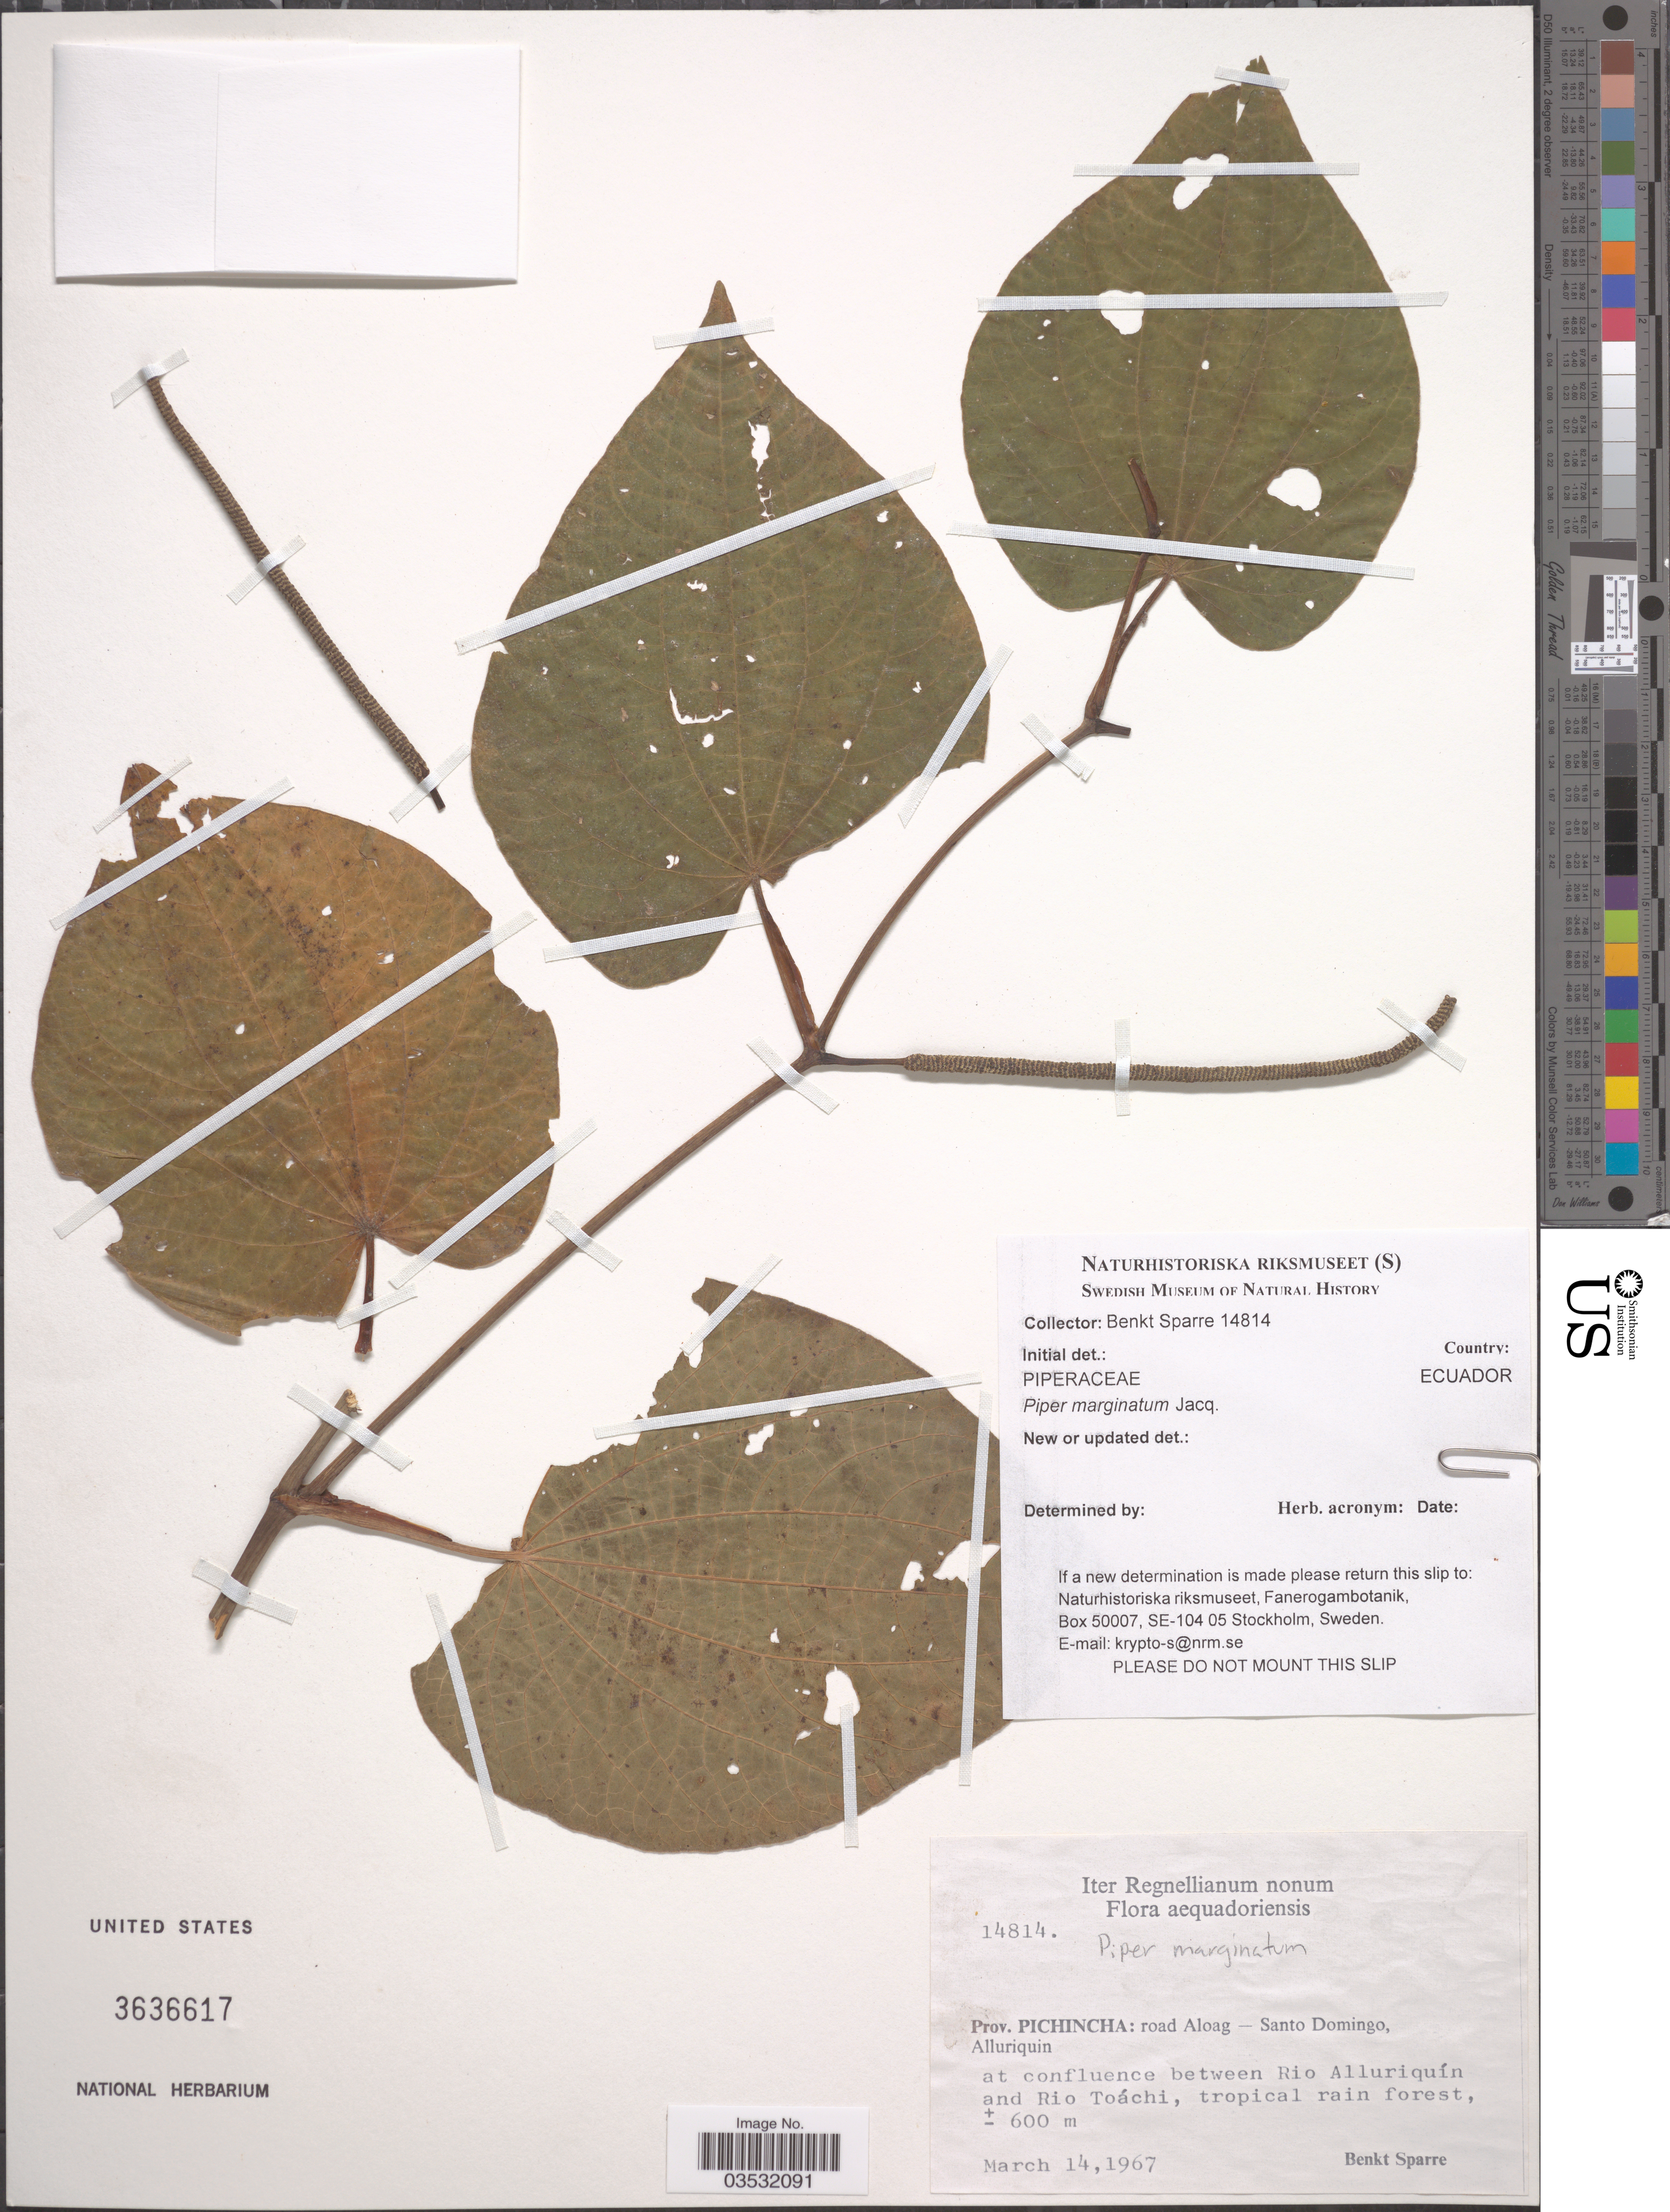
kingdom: Plantae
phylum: Tracheophyta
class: Magnoliopsida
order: Piperales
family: Piperaceae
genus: Piper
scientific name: Piper marginatum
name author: Jacq.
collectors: B. Sparre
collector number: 14814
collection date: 1967-03-14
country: Ecuador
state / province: Pichincha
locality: Aequadoriensis. Road Aloag - Santo Domingo, Alluriquin at confluence between Rio Alluriquín and Rio Toáchi.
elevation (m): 600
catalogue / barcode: US 3636617